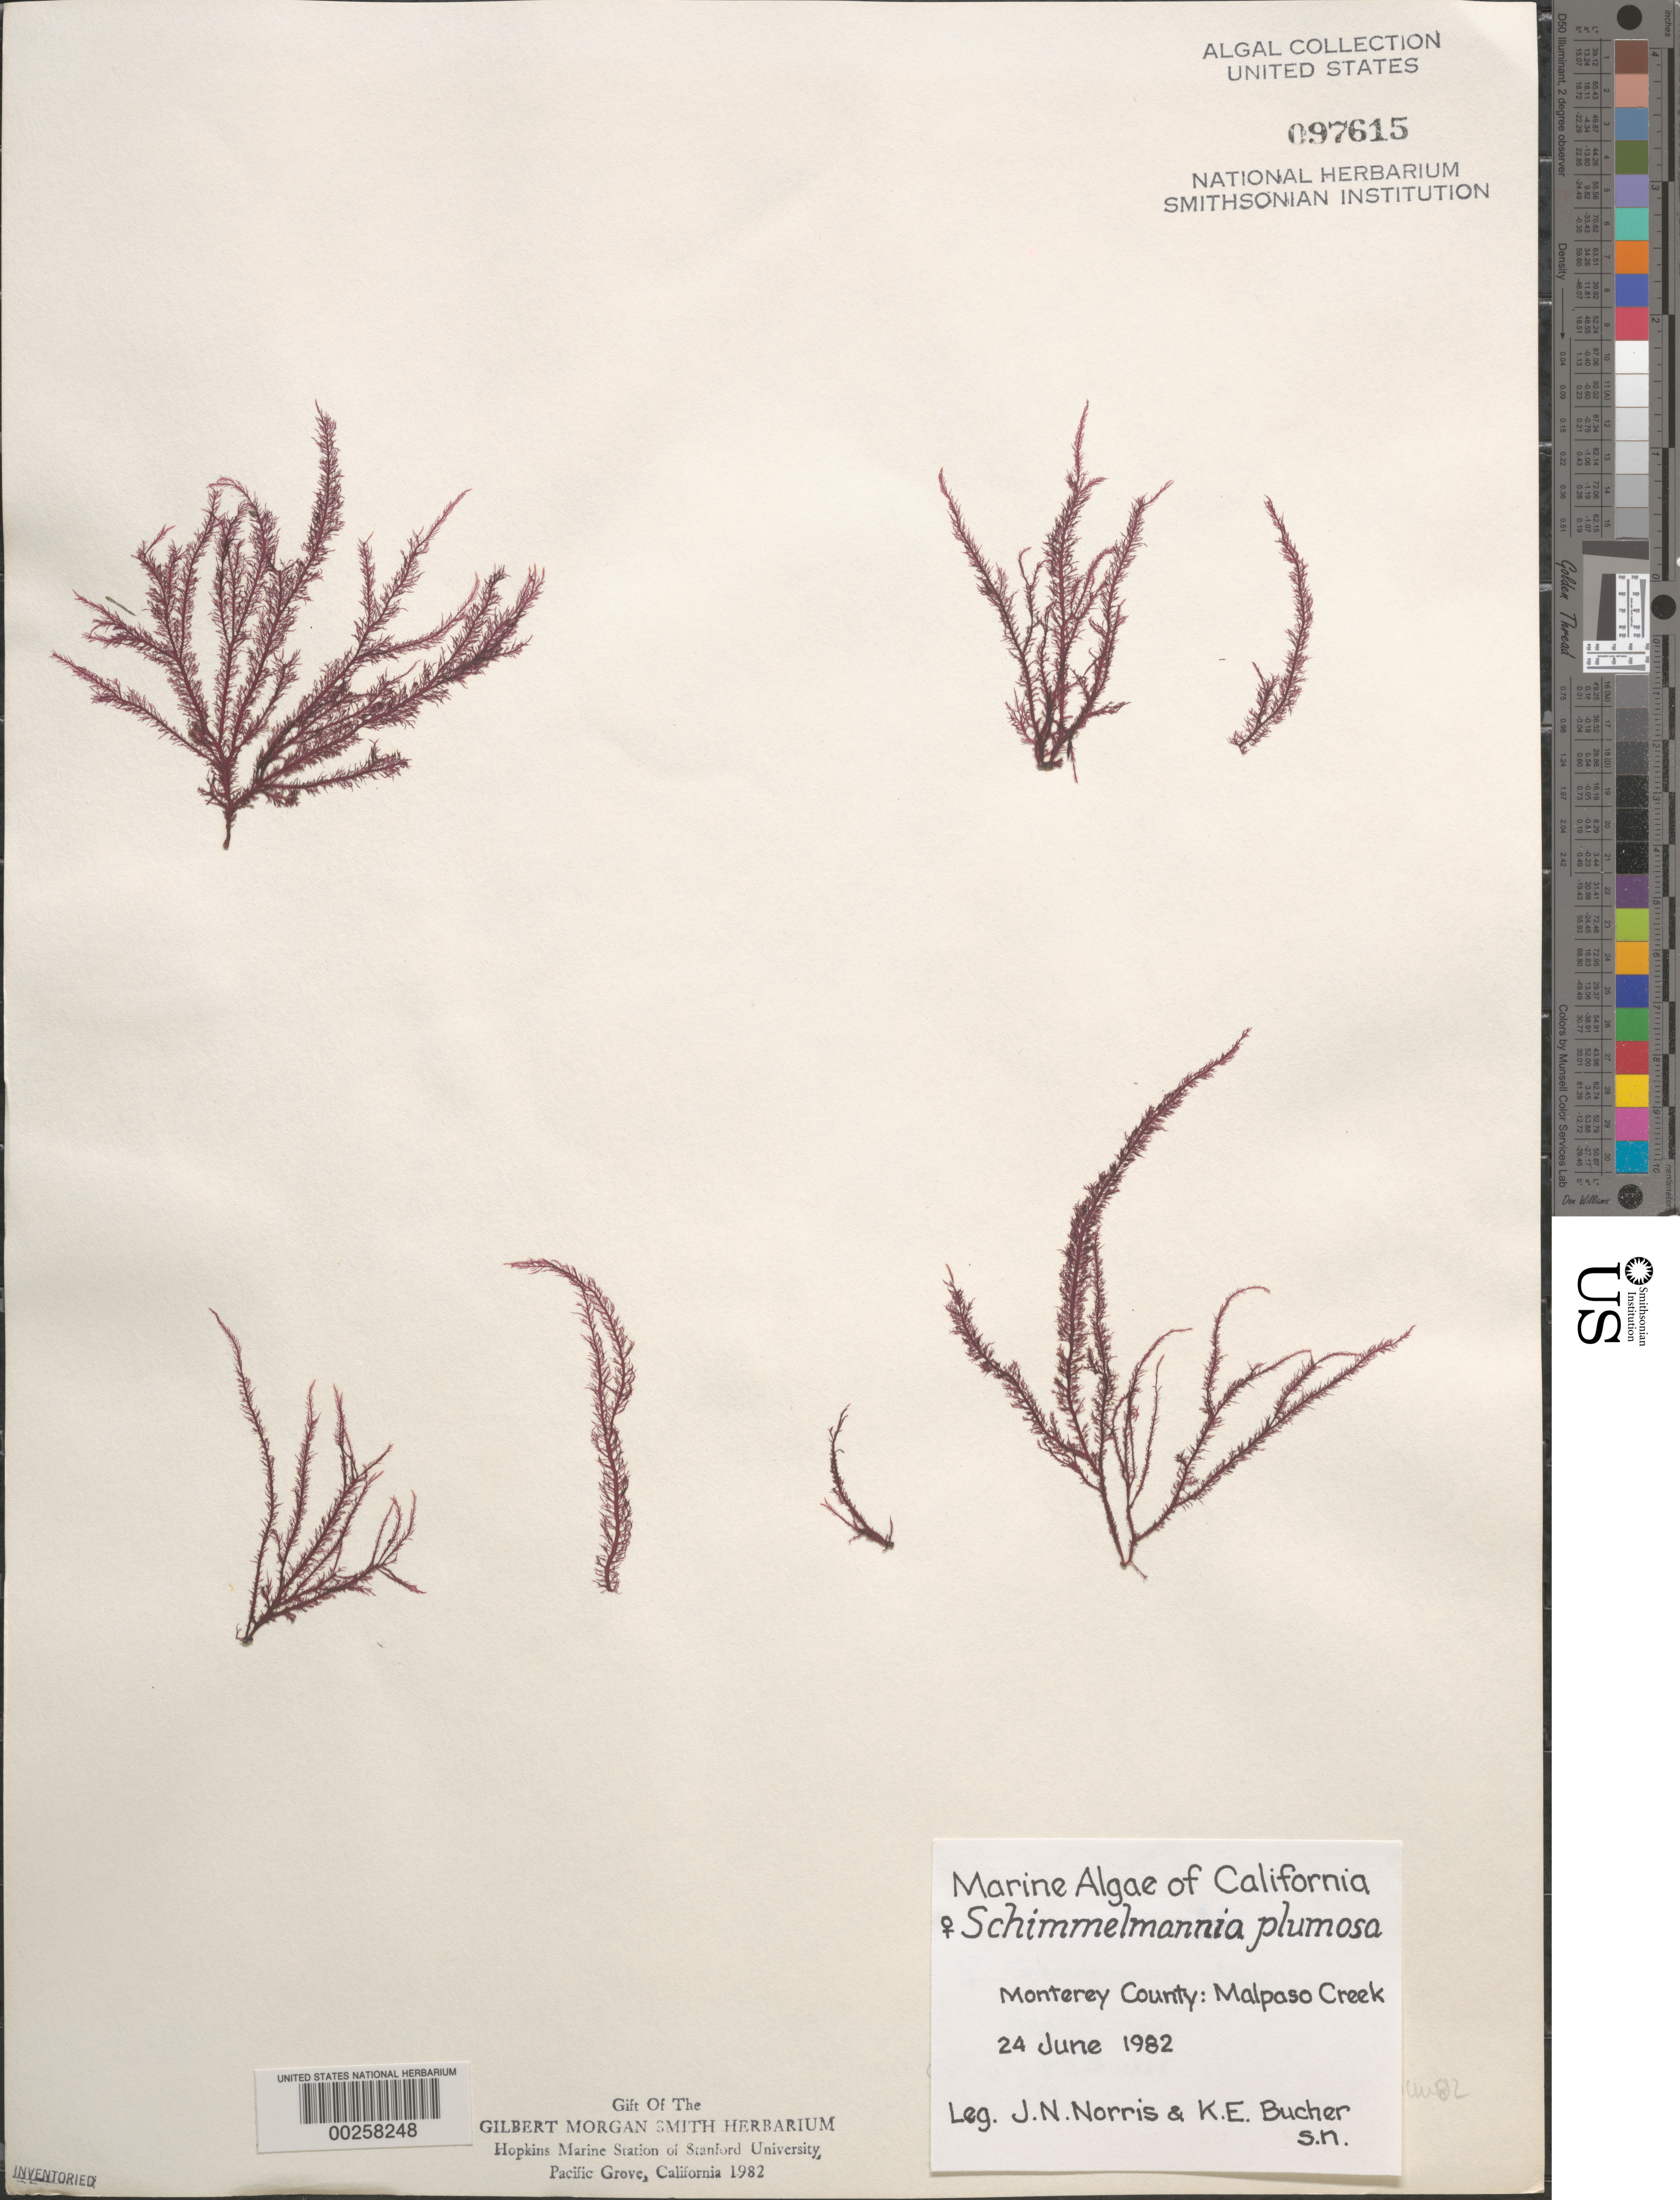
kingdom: Plantae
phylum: Rhodophyta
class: Florideophyceae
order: Gigartinales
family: Gloiosiphoniaceae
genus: Schimmelmannia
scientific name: Schimmelmannia plumosa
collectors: J. N. Norris & K. E. Bucher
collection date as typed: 24 Jun 1982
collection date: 1982-06-24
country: United States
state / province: California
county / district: Monterey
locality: Malpaso Creek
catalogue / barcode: US 97615